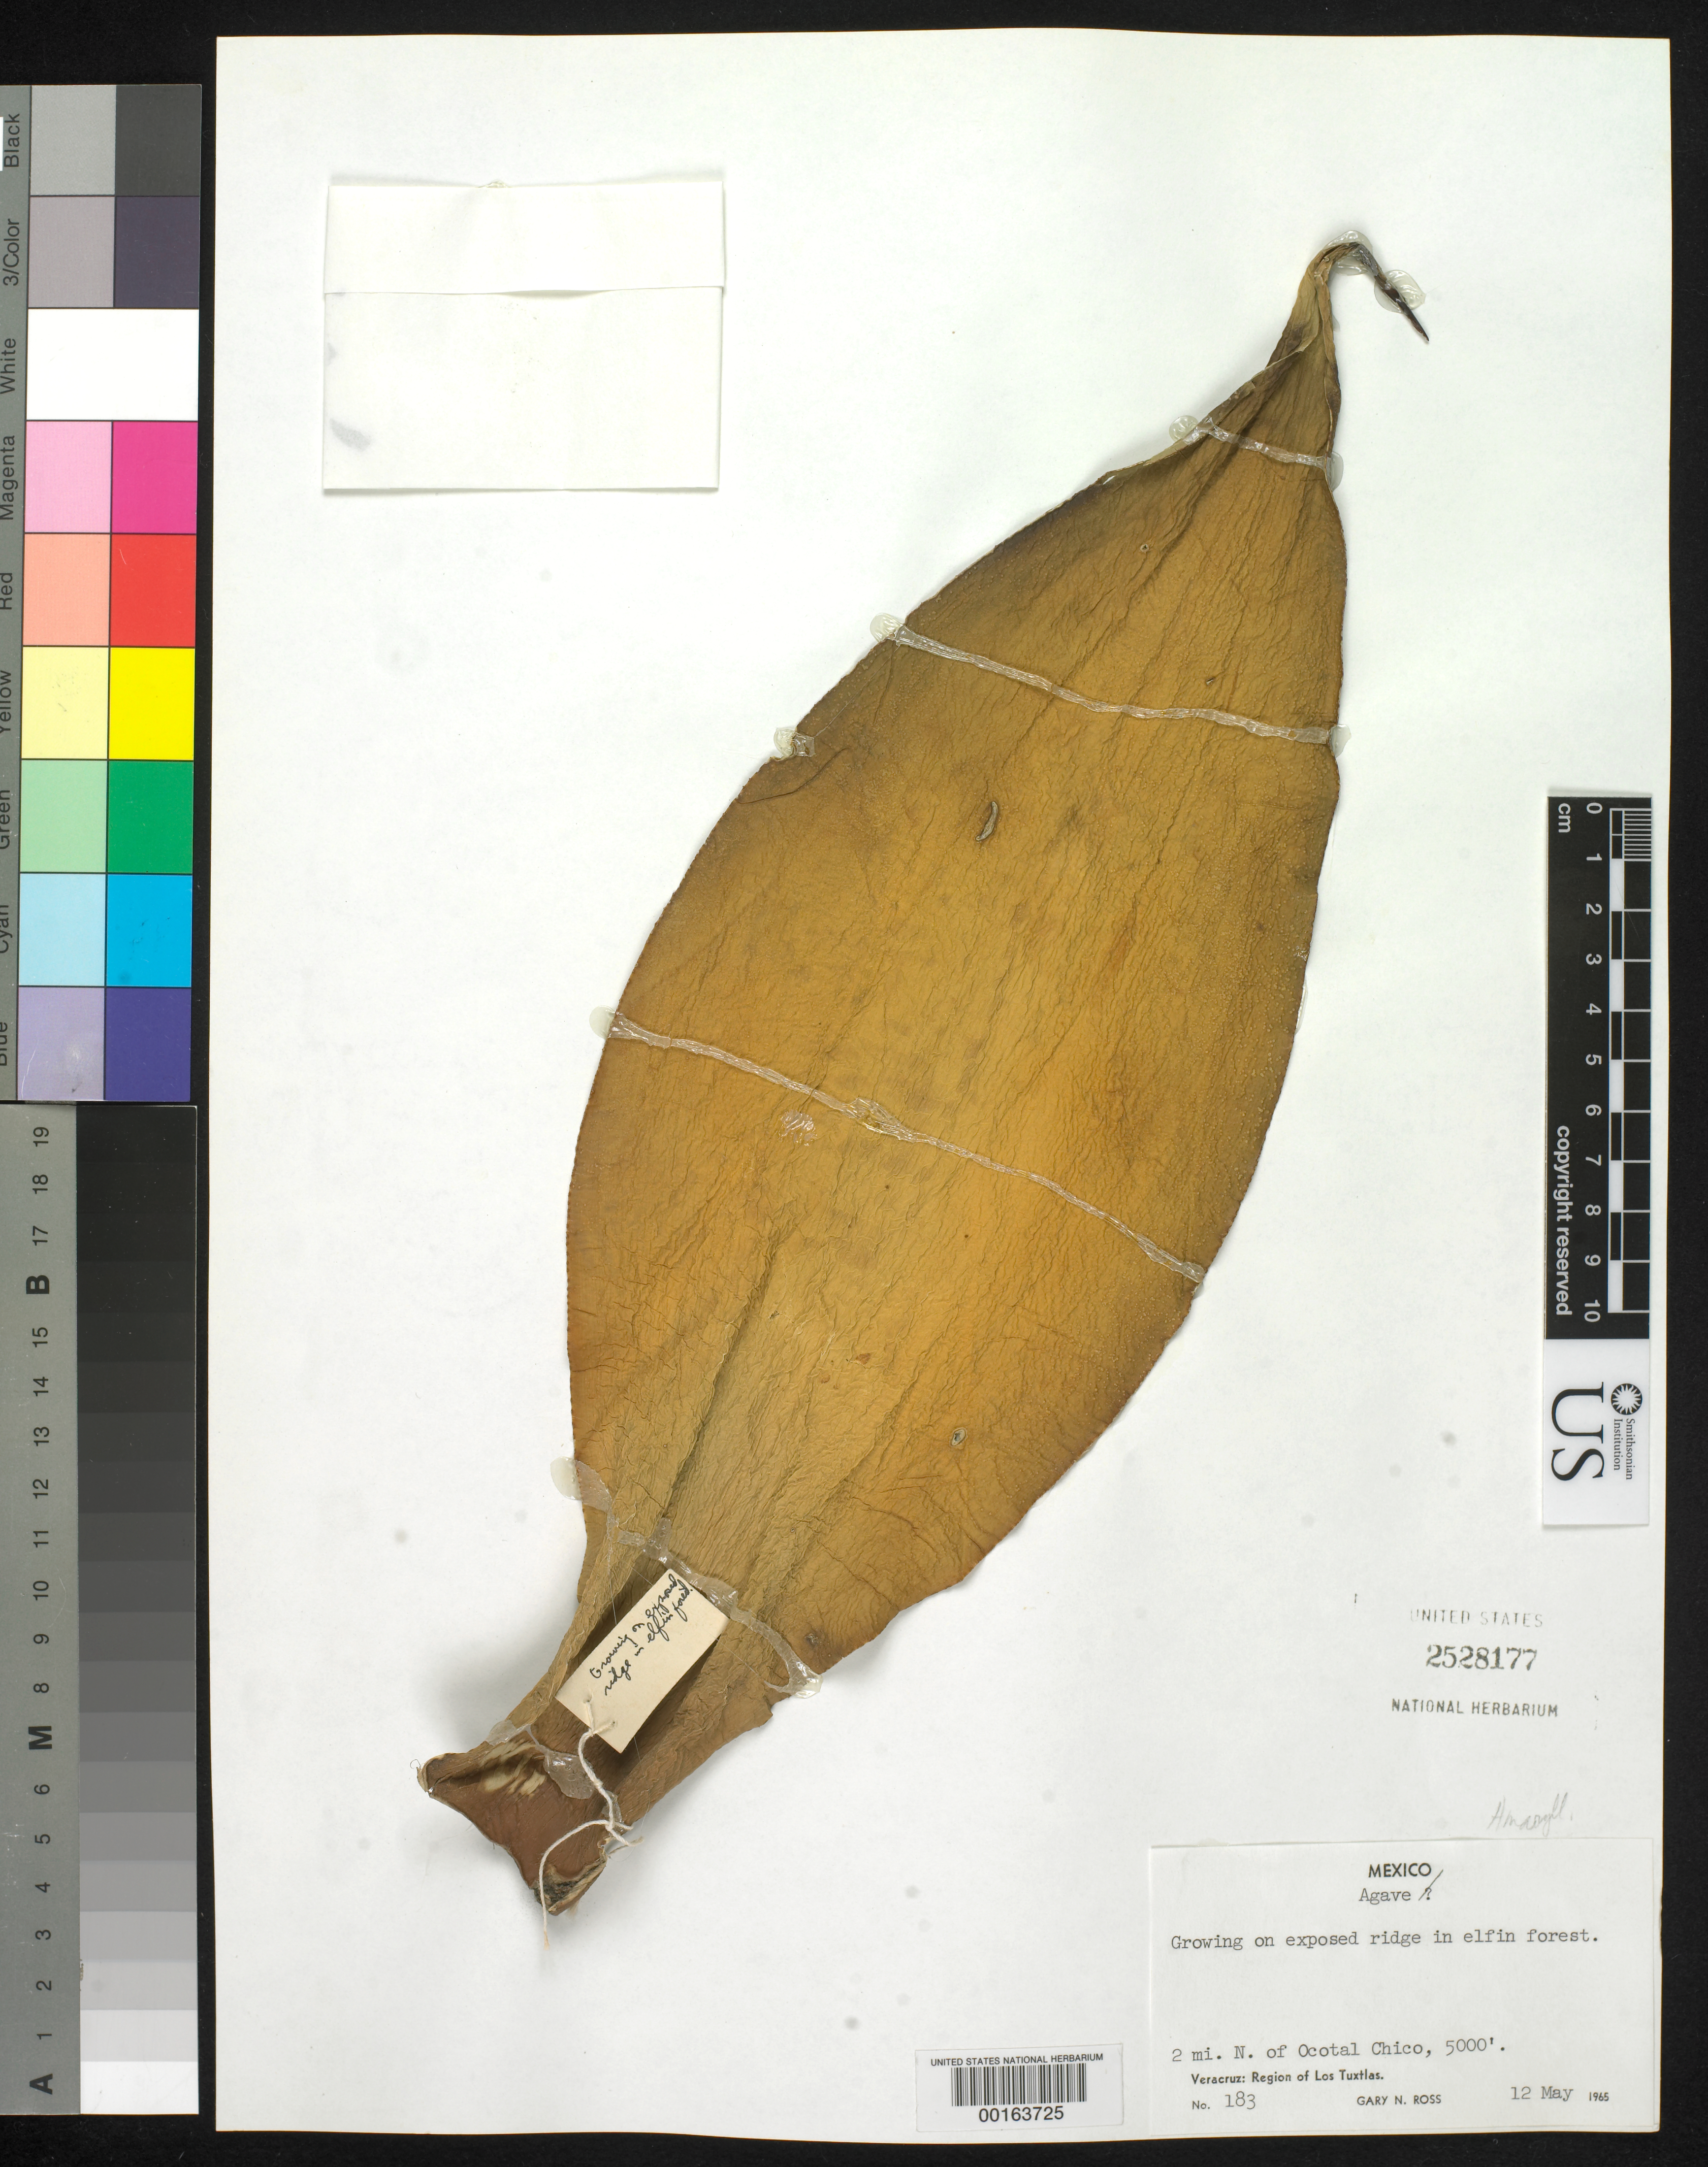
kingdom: Plantae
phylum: Tracheophyta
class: Liliopsida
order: Asparagales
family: Asparagaceae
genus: Agave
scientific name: Agave sp.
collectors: G. N. Ross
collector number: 183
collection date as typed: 12 May 1965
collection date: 1965-05-12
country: Mexico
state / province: Veracruz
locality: los tuxtlas; 2 mi N of ocotal chico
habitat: Growing on exposed ridge in elfin forest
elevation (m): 1524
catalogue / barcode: US 2528177